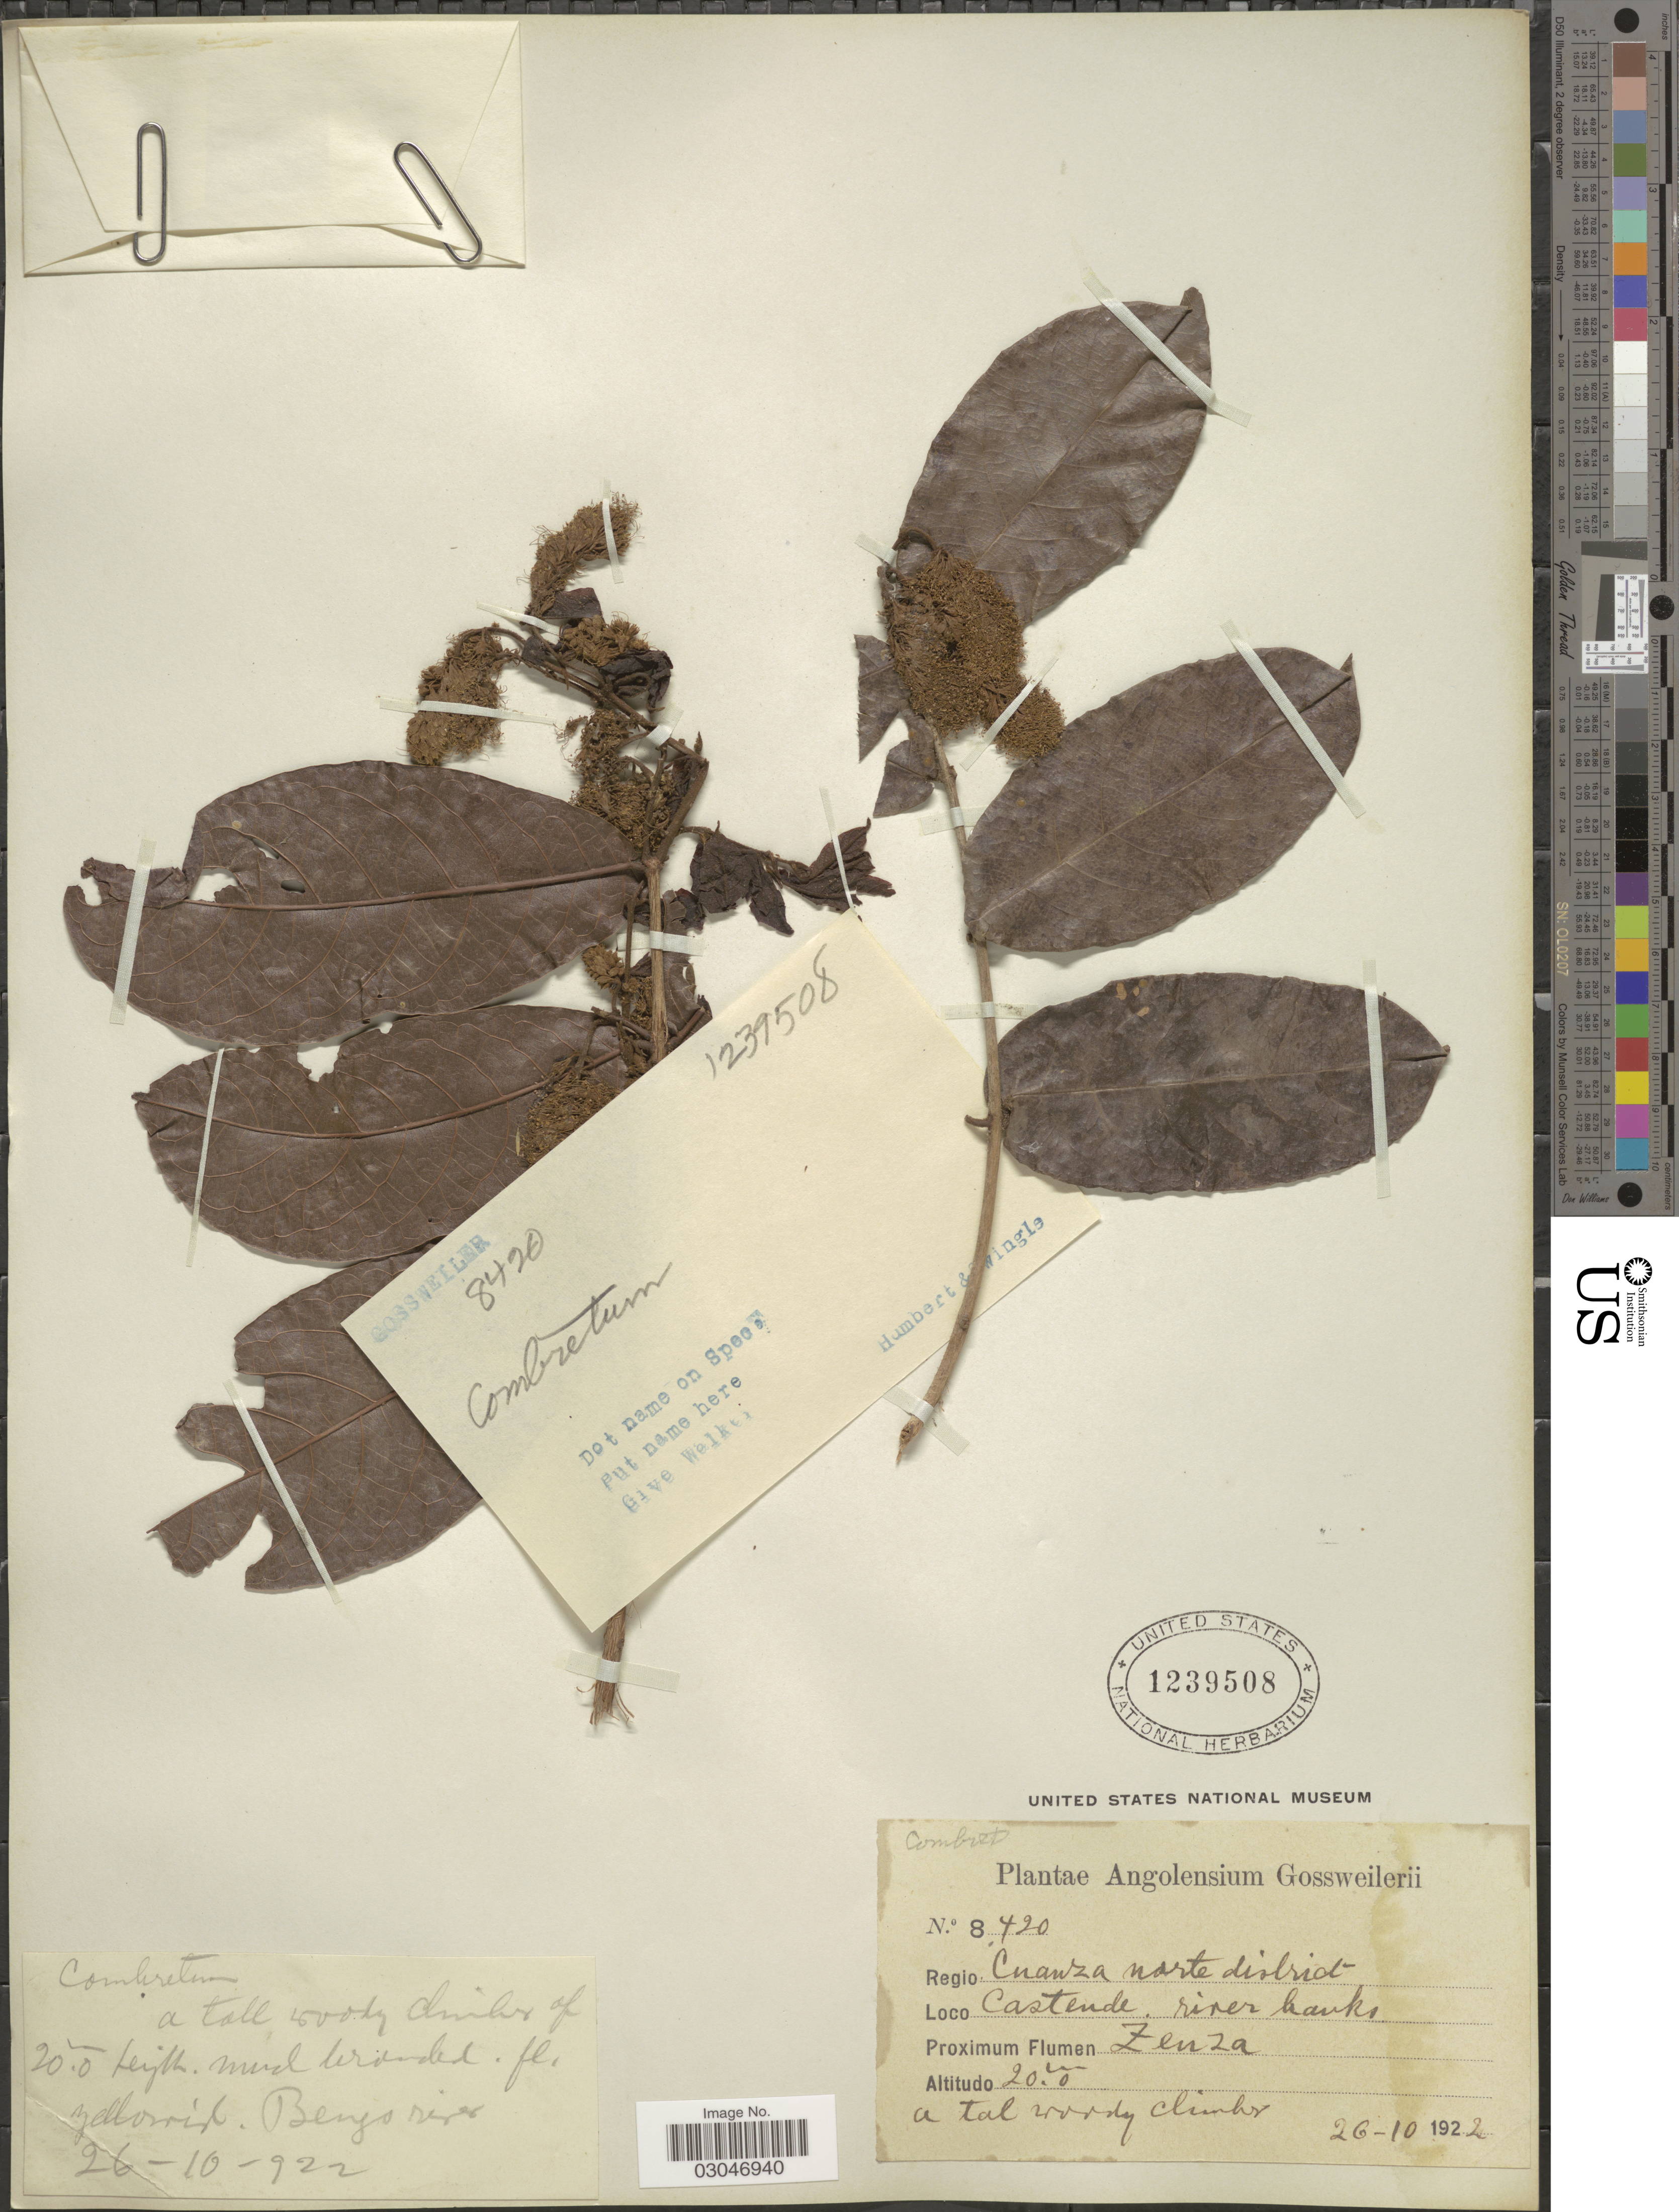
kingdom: Plantae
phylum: Tracheophyta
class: Magnoliopsida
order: Myrtales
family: Combretaceae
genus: Combretum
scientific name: Combretum sp.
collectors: -. Gossweiler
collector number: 8420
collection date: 1922-10-26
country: Angola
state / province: Cuanza Norte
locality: Regio Cuanza norte district, Castende, Zenza.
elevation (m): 20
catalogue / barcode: US 1239508